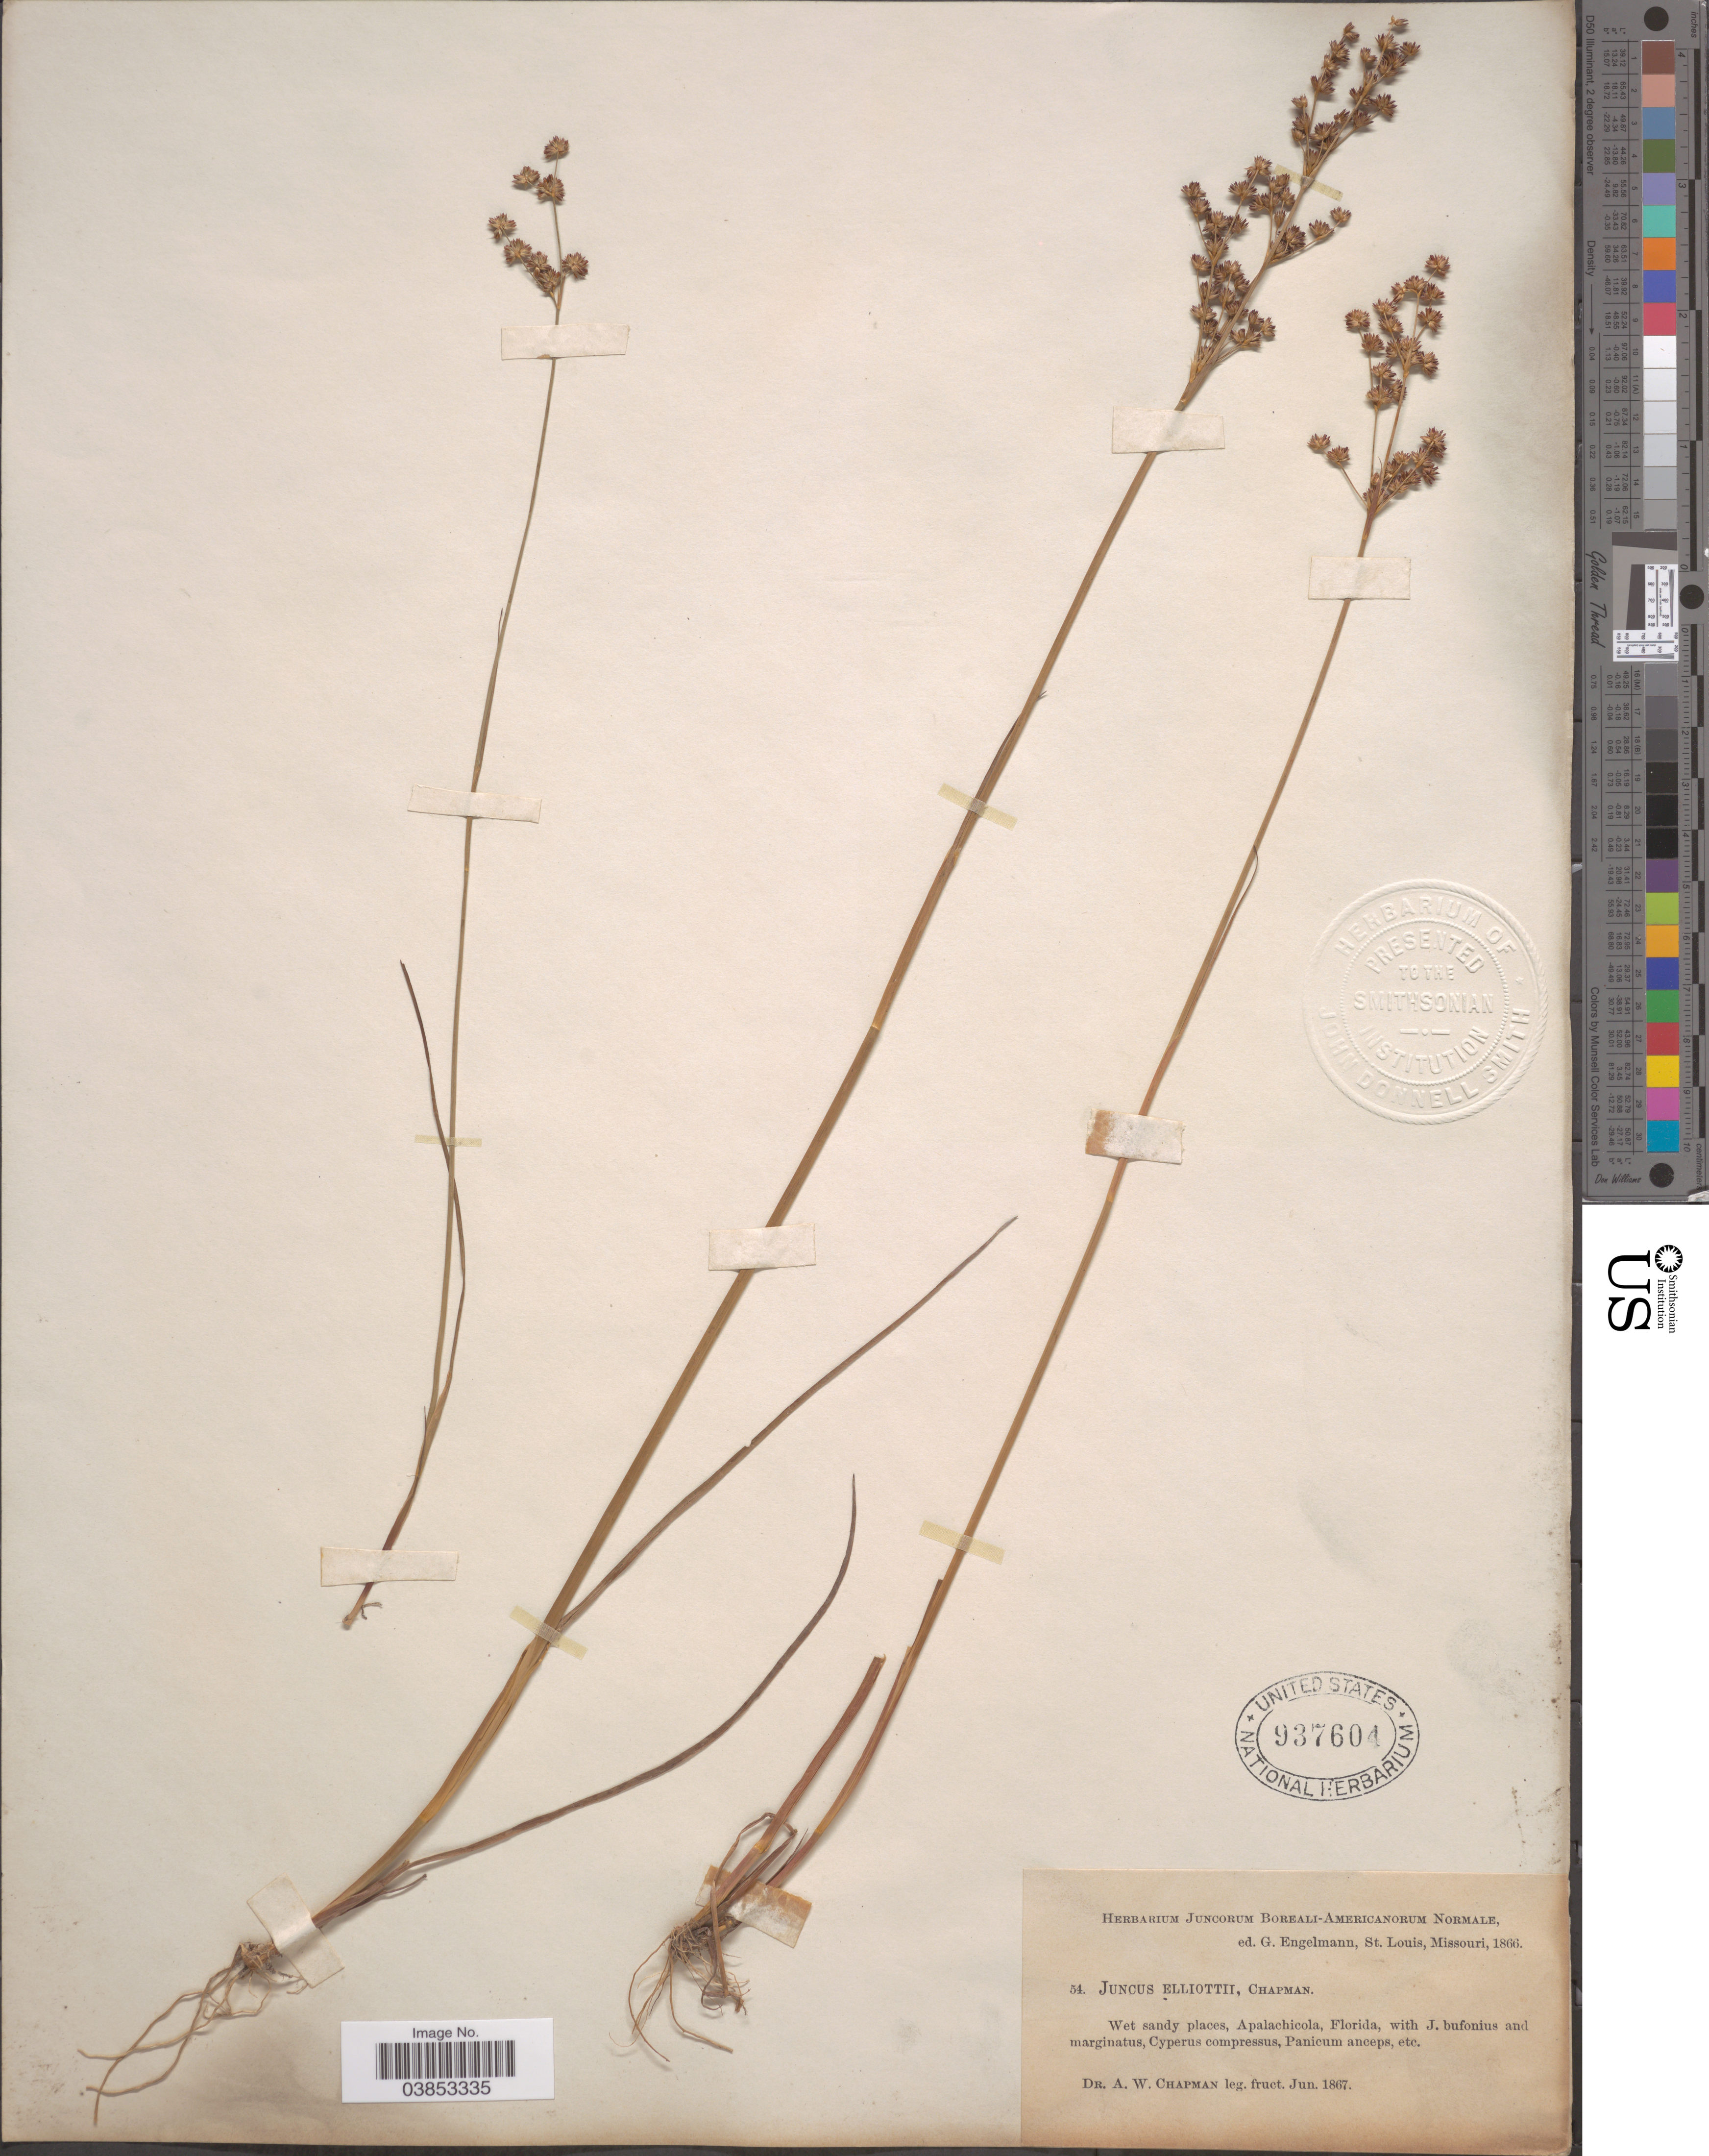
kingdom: Plantae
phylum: Tracheophyta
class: Liliopsida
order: Poales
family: Juncaceae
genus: Juncus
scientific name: Juncus elliottii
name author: Chapm.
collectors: A. W. Chapman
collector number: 54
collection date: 1867-06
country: United States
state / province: Florida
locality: Apalachicola.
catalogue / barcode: US 937604